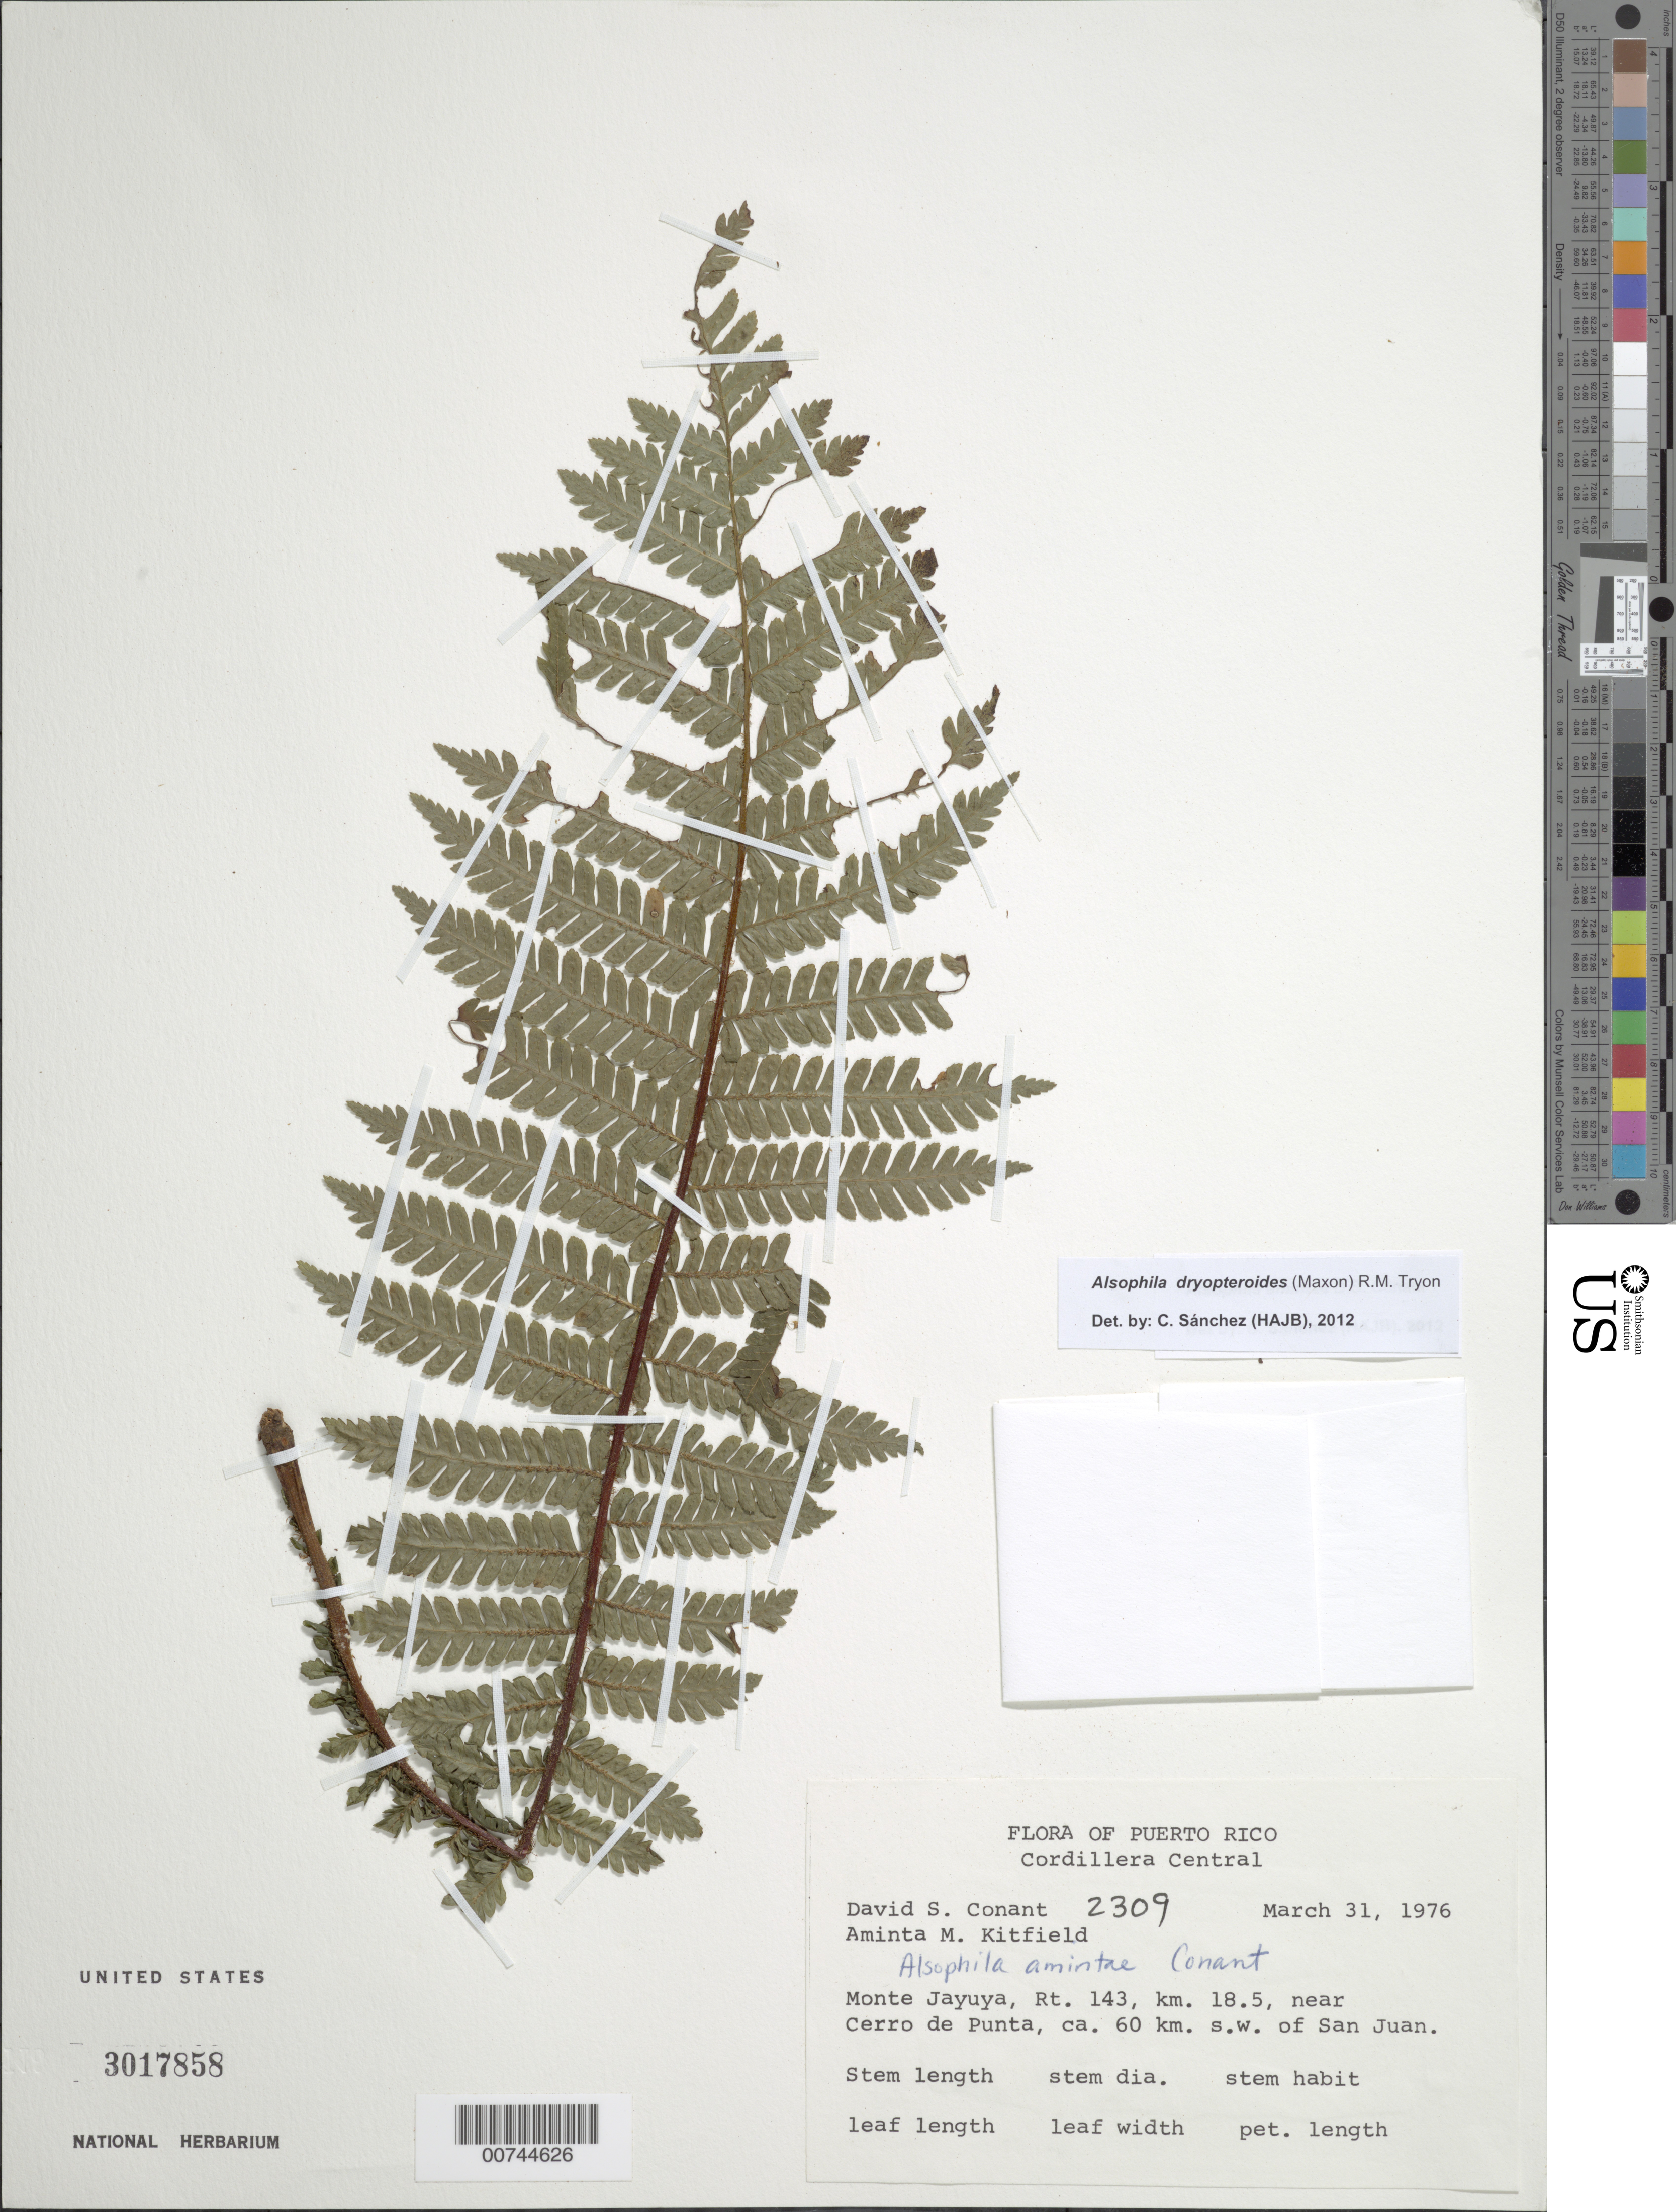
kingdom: Plantae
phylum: Tracheophyta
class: Polypodiopsida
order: Cyatheales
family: Cyatheaceae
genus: Alsophila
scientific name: Alsophila dryopteroides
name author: (Maxon) R.M. Tryon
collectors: D. S. Conant & A. Kitfield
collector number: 2309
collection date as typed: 31 Mar 1976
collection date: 1976-03-31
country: Puerto Rico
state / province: Jayuya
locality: Monte Jayuya, Rt. 143, km 18.5, near Cerro de Punta, ca. 60 km SW of San Juan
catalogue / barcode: US 3017858